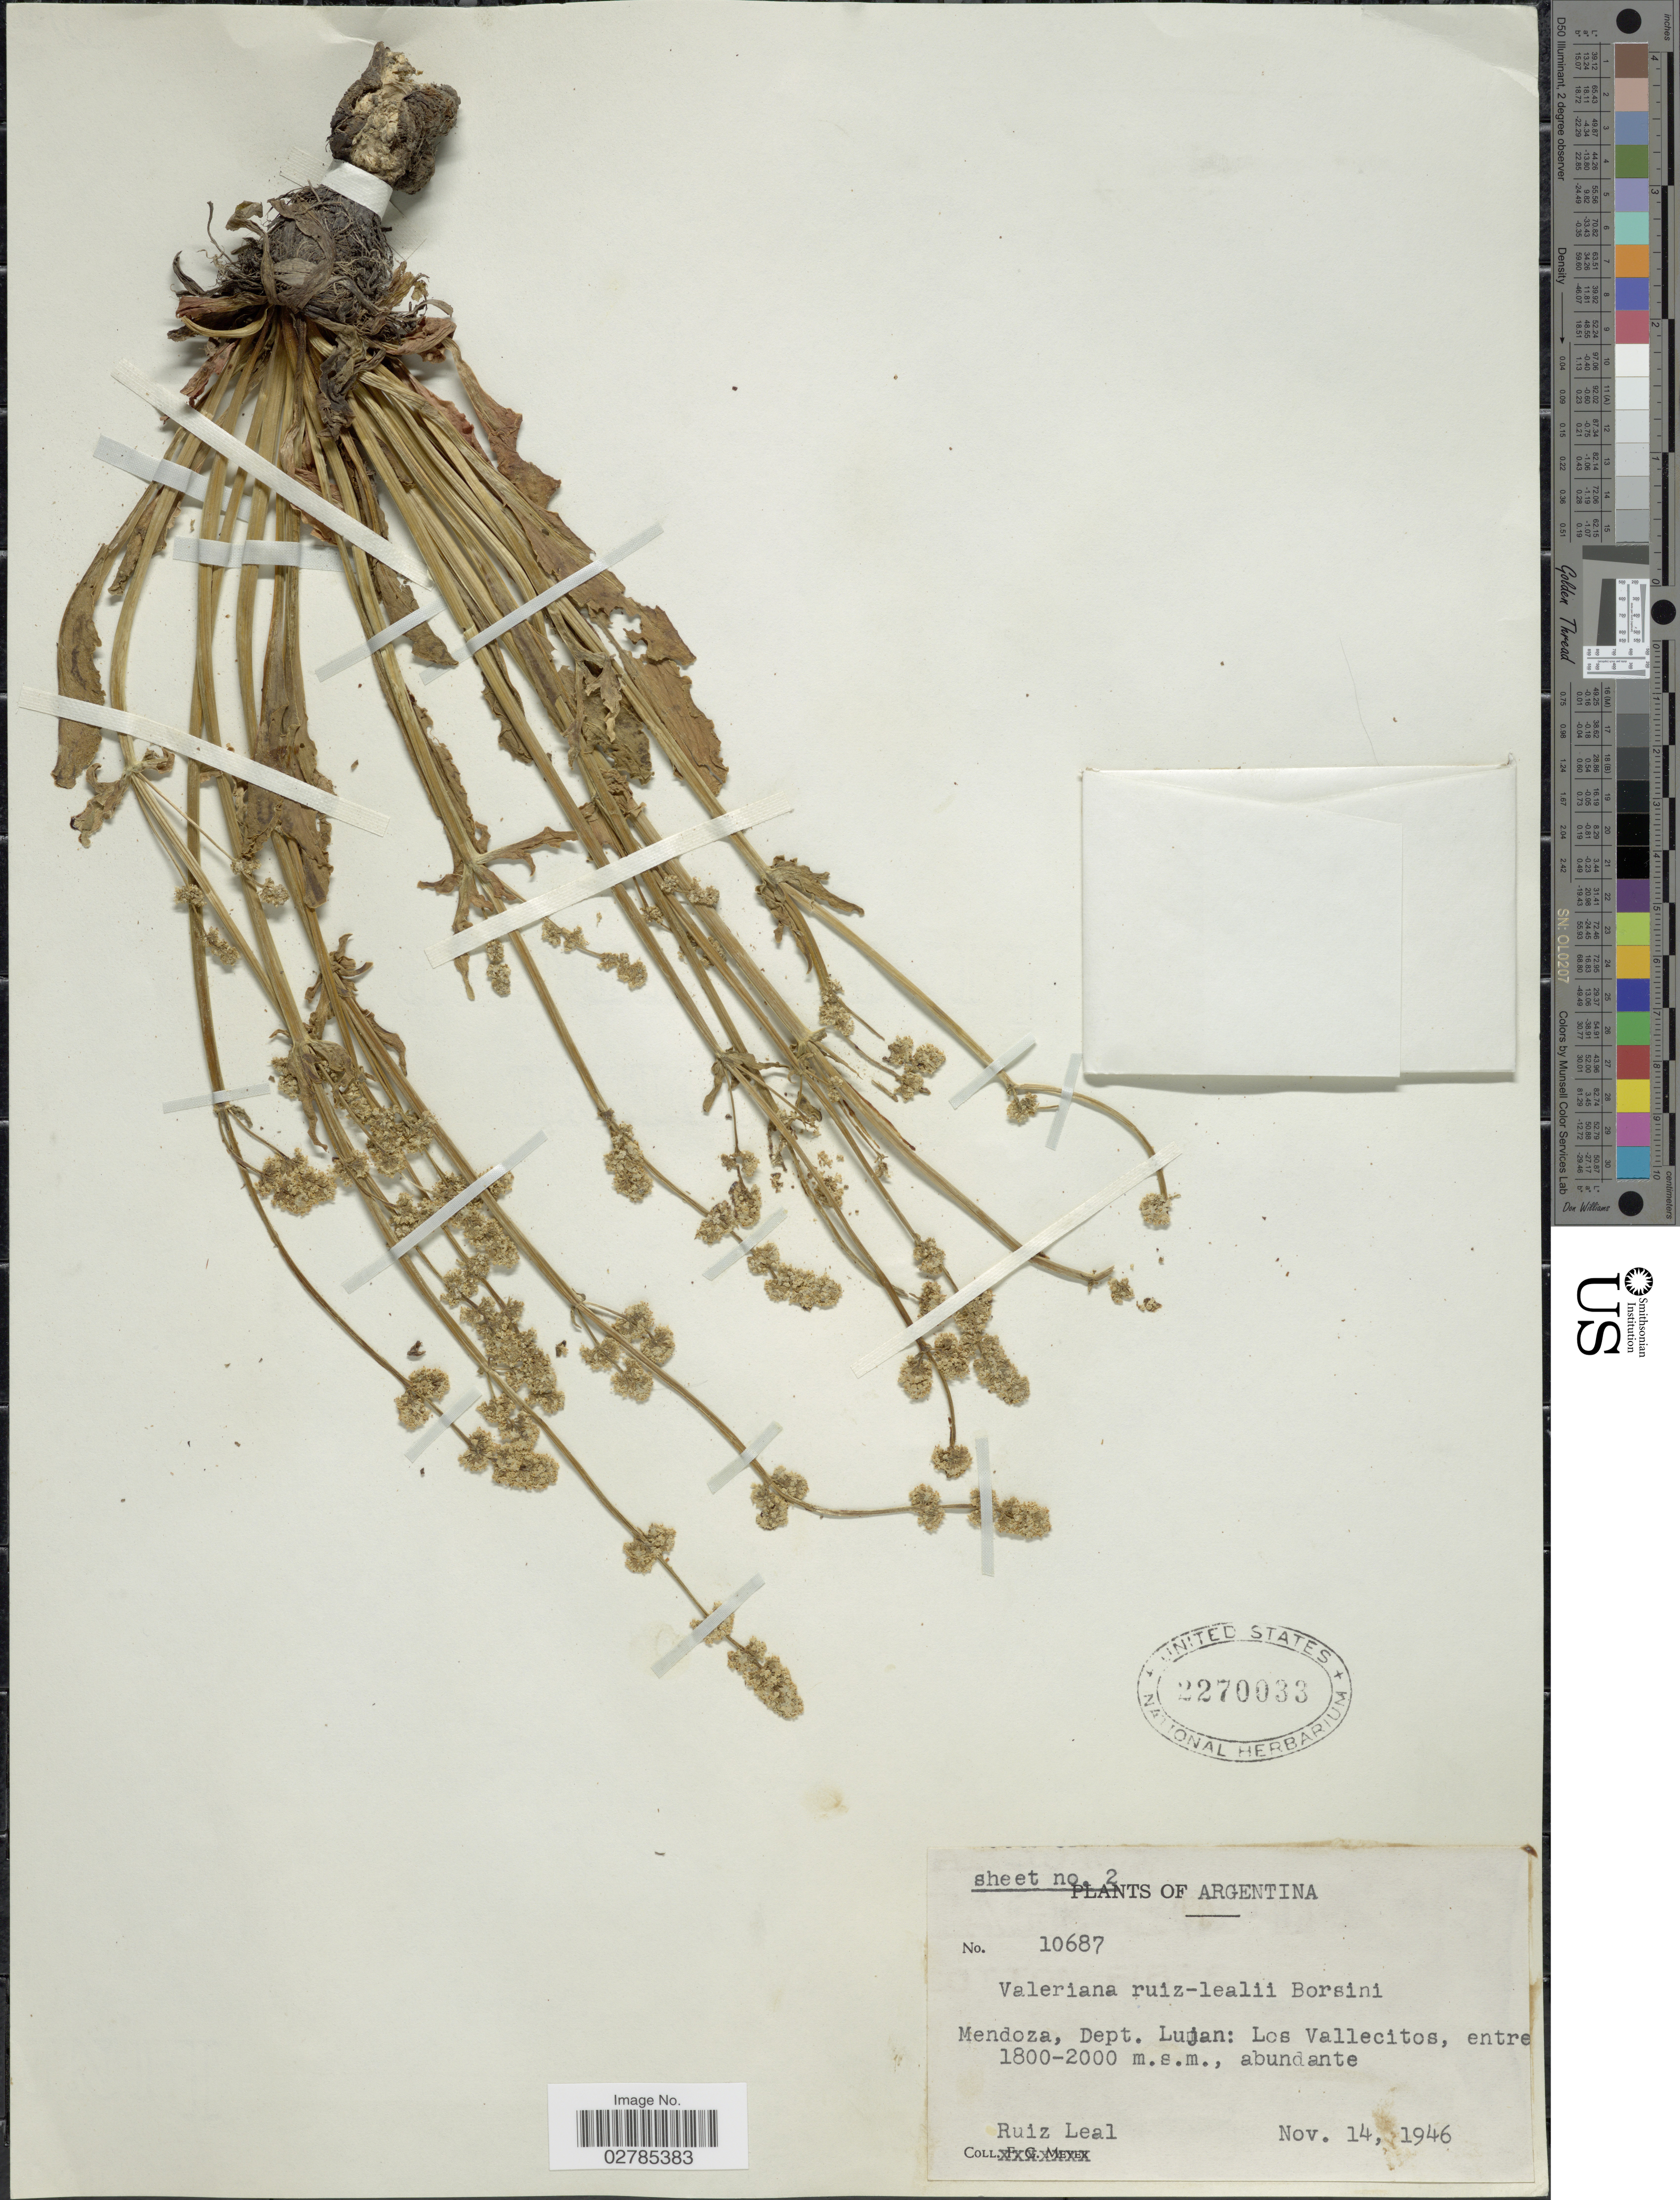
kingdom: Plantae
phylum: Tracheophyta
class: Magnoliopsida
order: Dipsacales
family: Caprifoliaceae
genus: Valeriana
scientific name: Valeriana ruizlealii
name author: Borsini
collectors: R. Leal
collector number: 10687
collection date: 1946-11-14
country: Argentina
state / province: Mendoza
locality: Dept. Lujan: Los Vallecitos.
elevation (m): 1800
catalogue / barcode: US 2270033